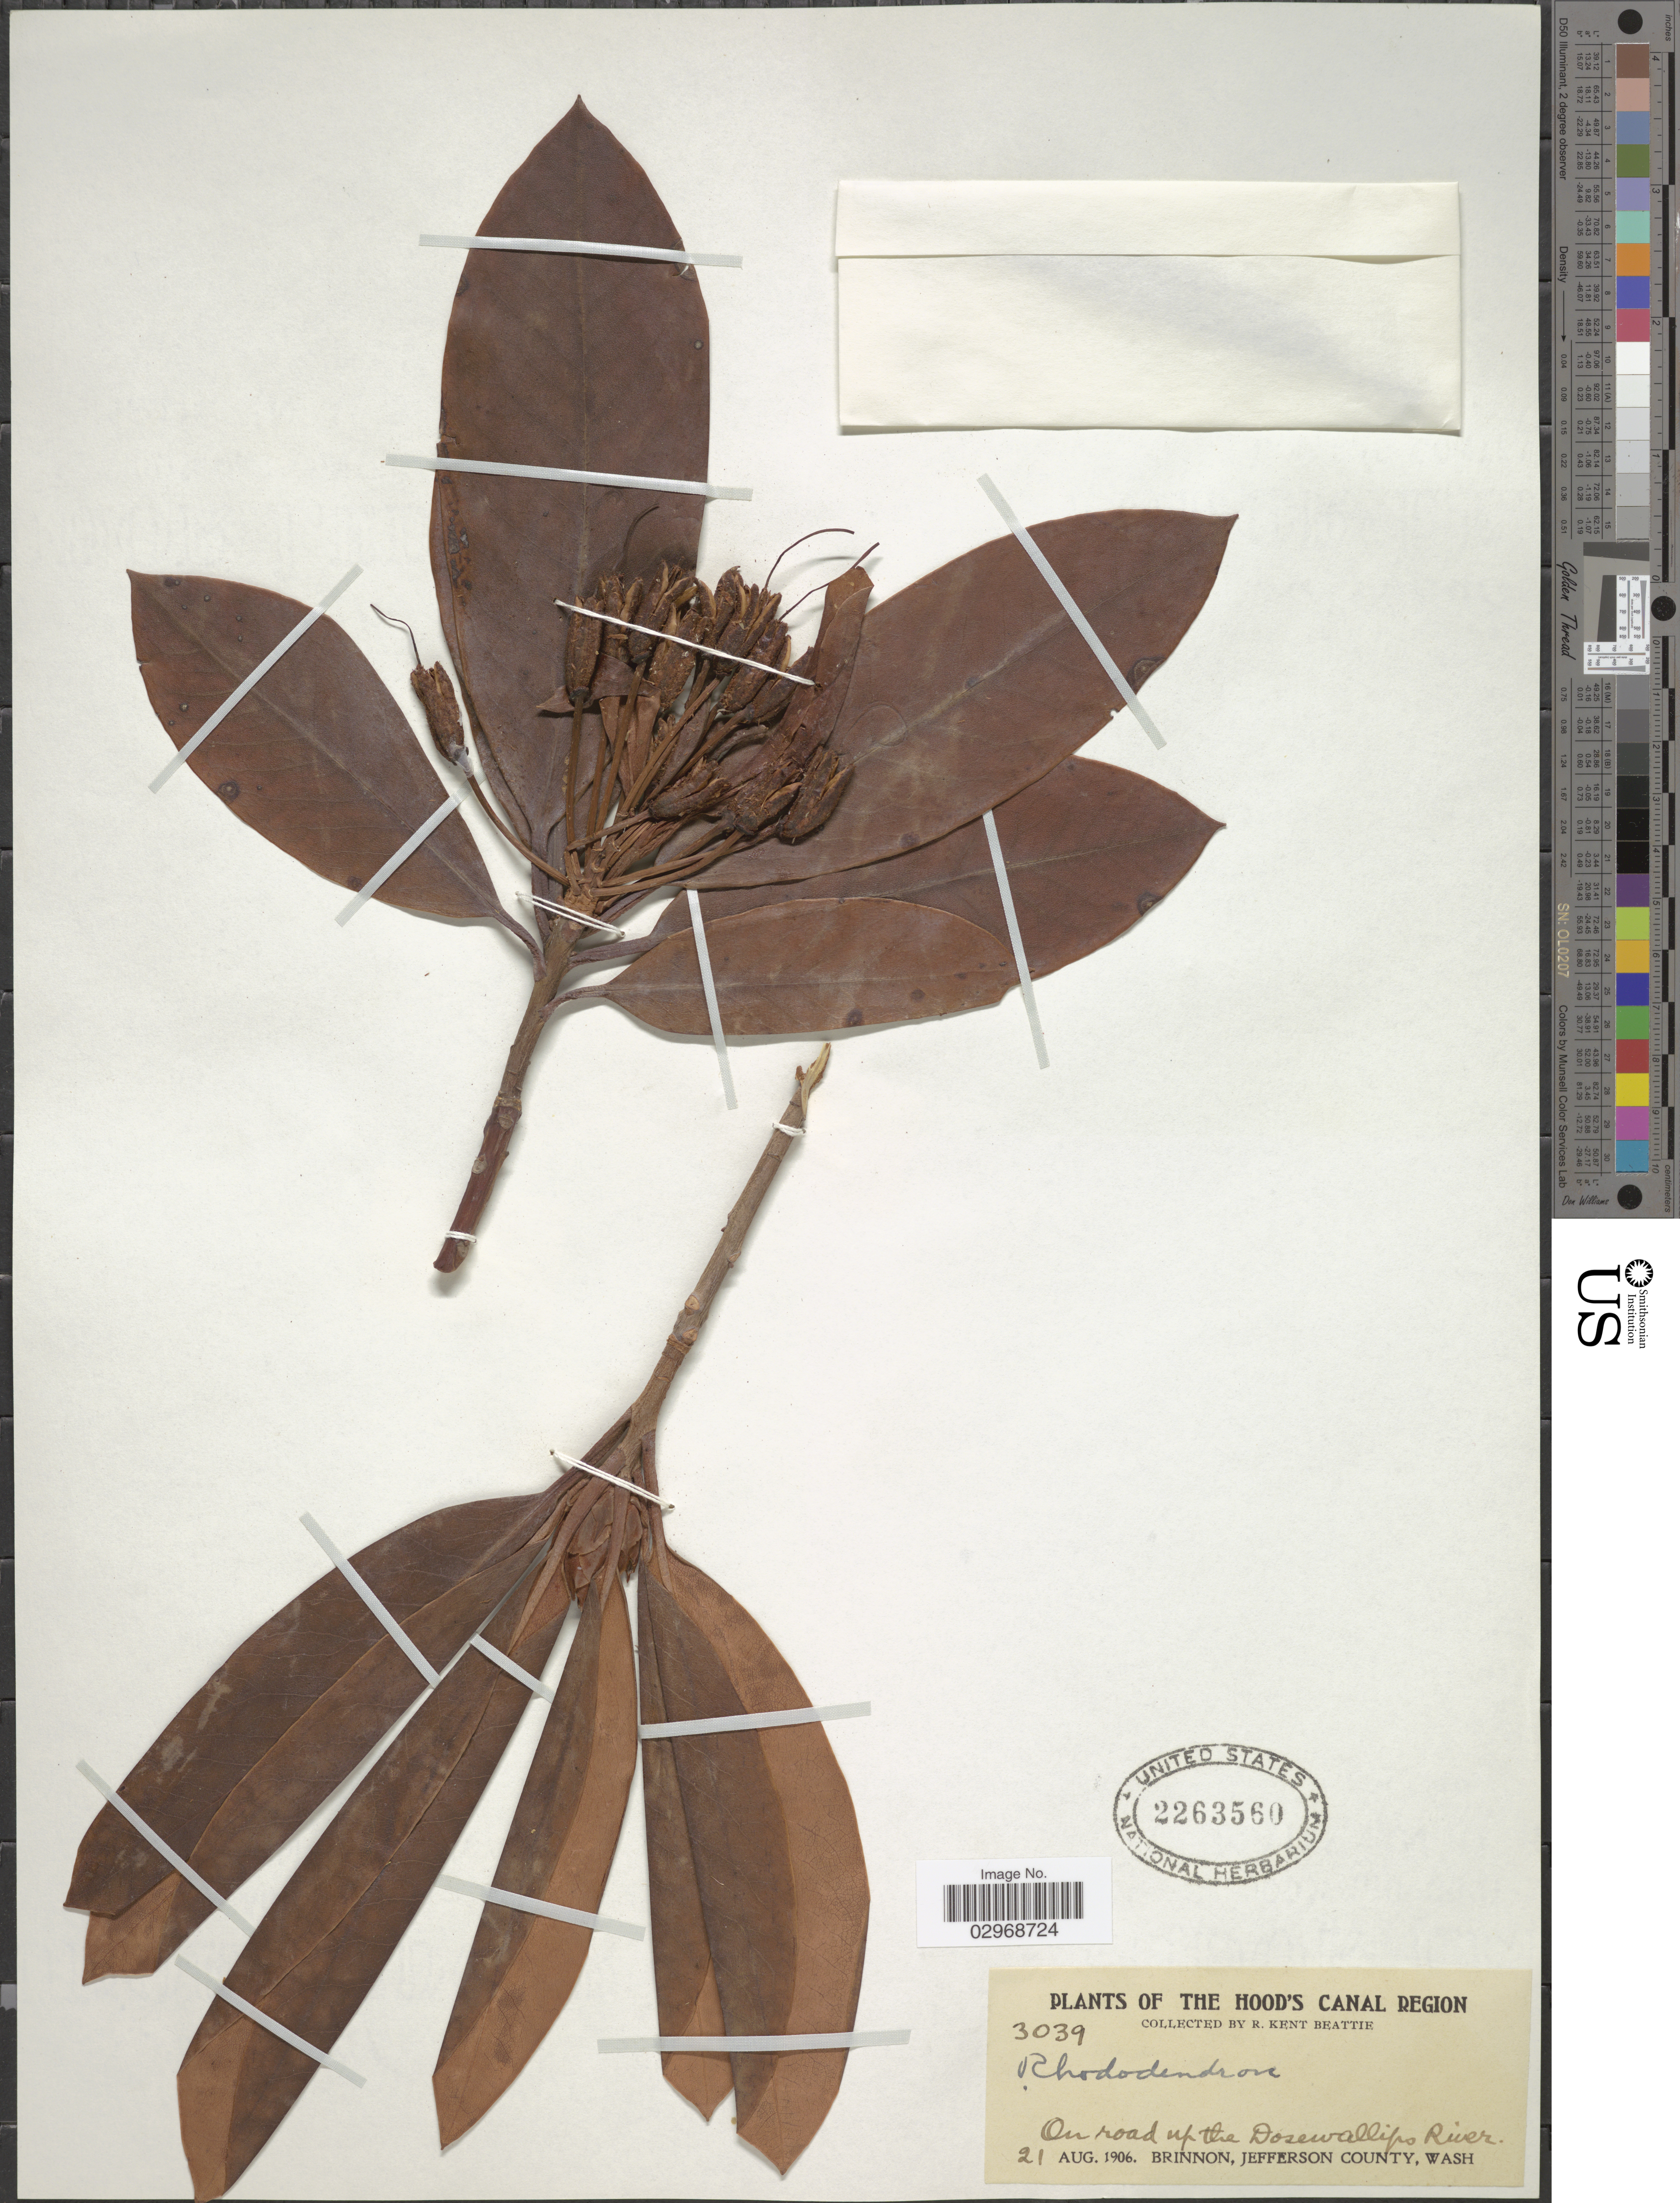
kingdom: Plantae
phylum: Tracheophyta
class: Magnoliopsida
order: Ericales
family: Ericaceae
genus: Rhododendron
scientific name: Rhododendron sp.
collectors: R. K. Beattie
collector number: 3039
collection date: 1906-08-21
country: United States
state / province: Washington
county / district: Jefferson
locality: The Hood's Canal Region, On road up the Dosewallips River, Brinnon, Jefferson County, Wash.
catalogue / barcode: US 2263560